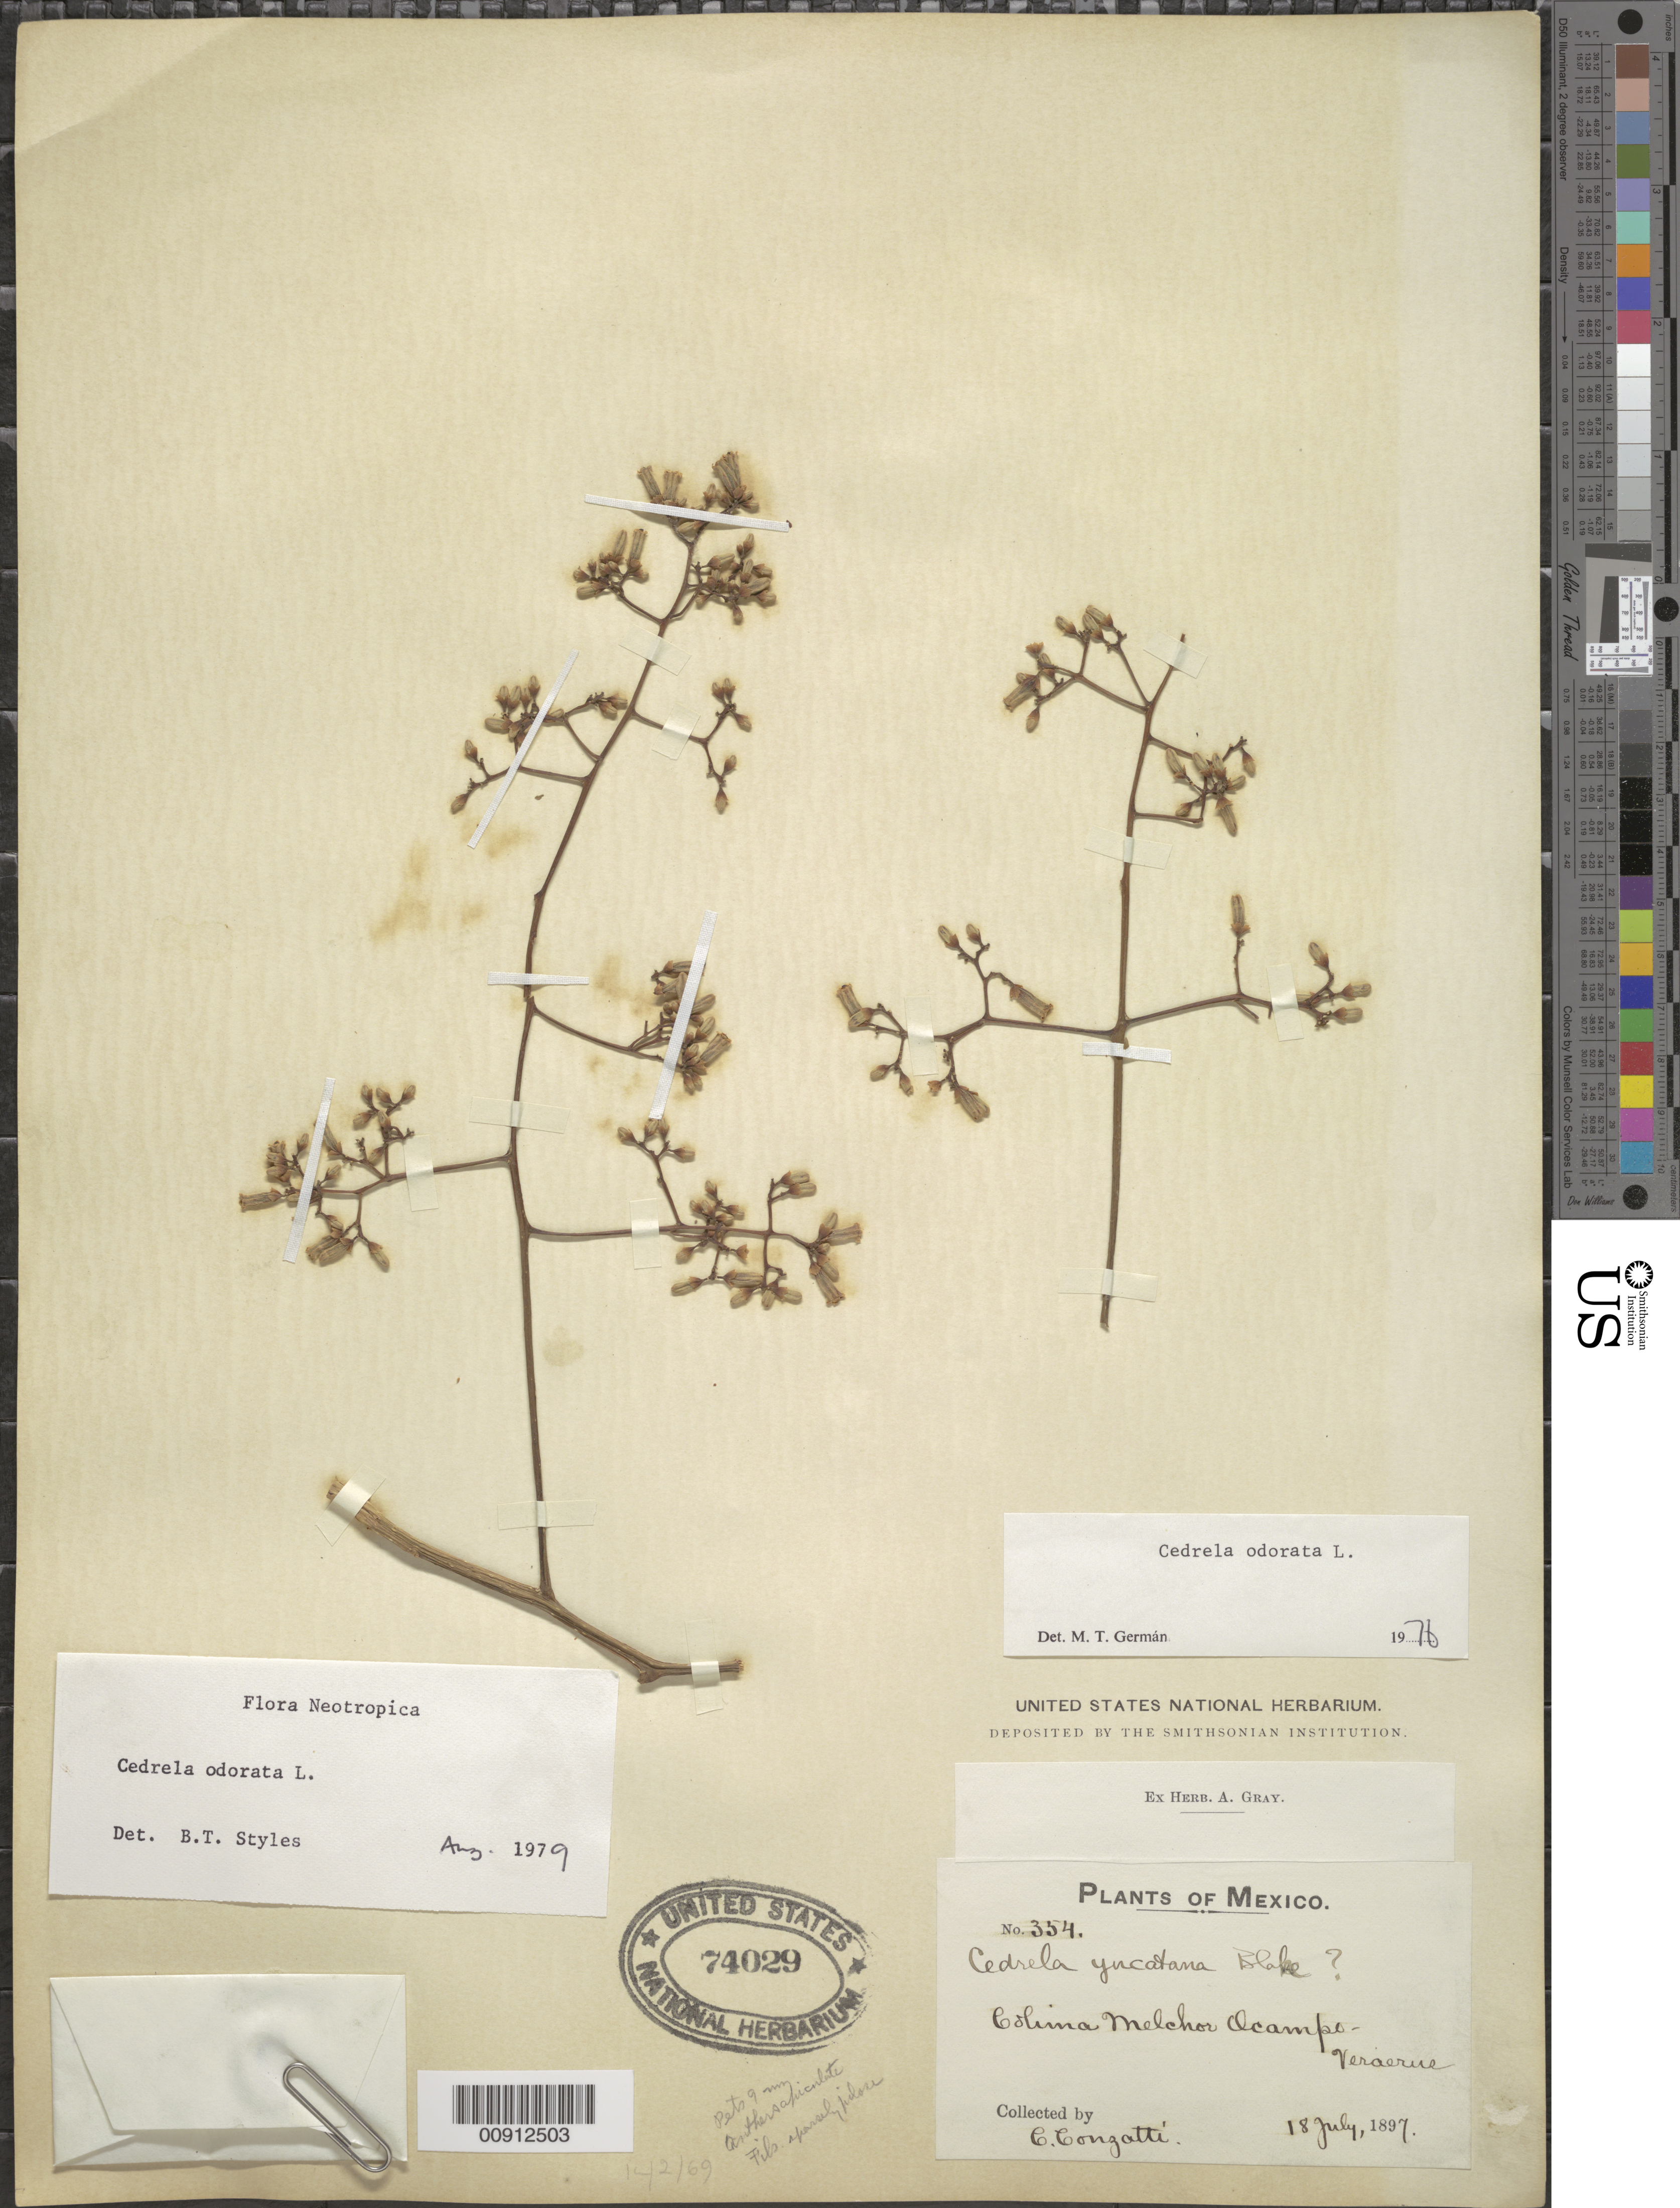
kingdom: Plantae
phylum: Tracheophyta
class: Magnoliopsida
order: Sapindales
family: Meliaceae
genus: Cedrela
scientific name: Cedrela odorata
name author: L.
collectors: C. Conzatti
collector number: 354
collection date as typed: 18 Jul 1897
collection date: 1897-07-18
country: Mexico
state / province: Veracruz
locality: Colima Melchor Ocampo - Veracruz.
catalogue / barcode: US 74029